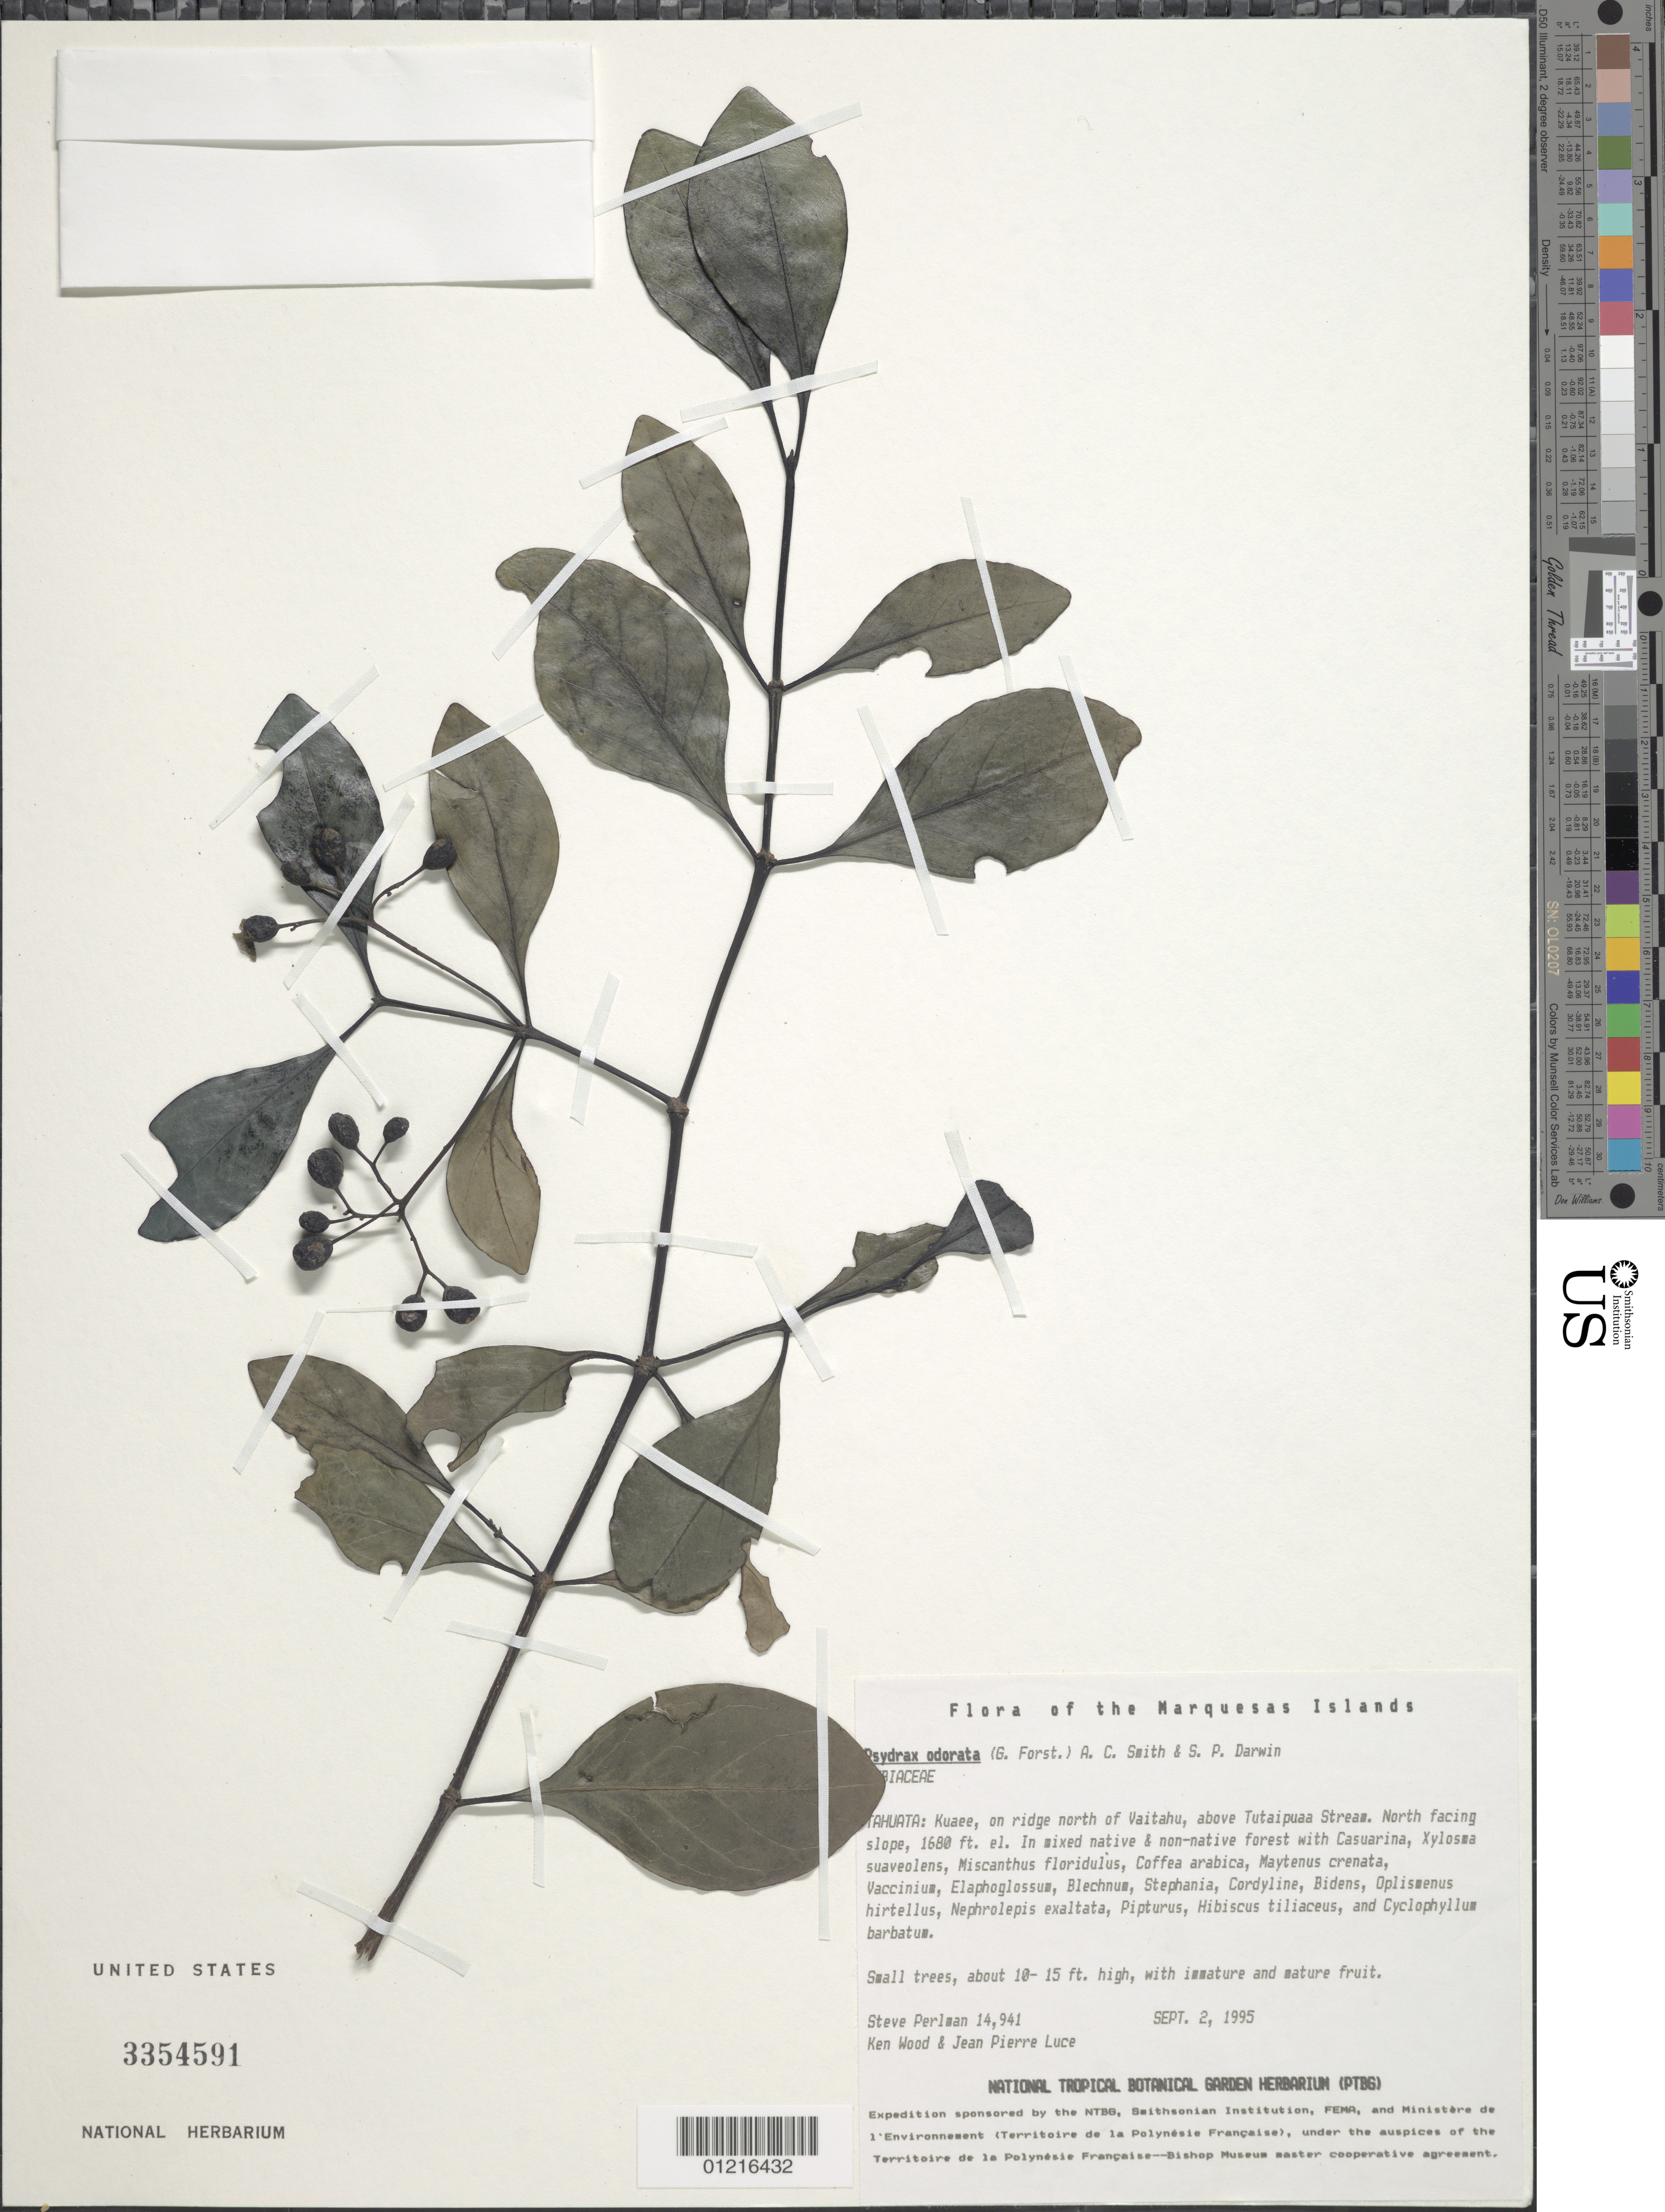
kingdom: Plantae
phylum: Tracheophyta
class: Magnoliopsida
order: Gentianales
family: Rubiaceae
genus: Psydrax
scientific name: Psydrax odorata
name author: (G. Forst.) A.C. Sm. & S.P. Darwin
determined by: Lorence, David H., (PTBG), National Tropical Botanical Garden (UNITED STATES)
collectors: S. P. Perlman, K. R. Wood & J. Luce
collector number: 14941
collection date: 1995-09-02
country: French Polynesia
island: Tahuata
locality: Kuaee, on ridge N of Vaitahu, above Tutaipuaa sream, N facing slope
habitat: In mixed native & non-native forest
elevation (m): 512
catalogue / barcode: US 3354591